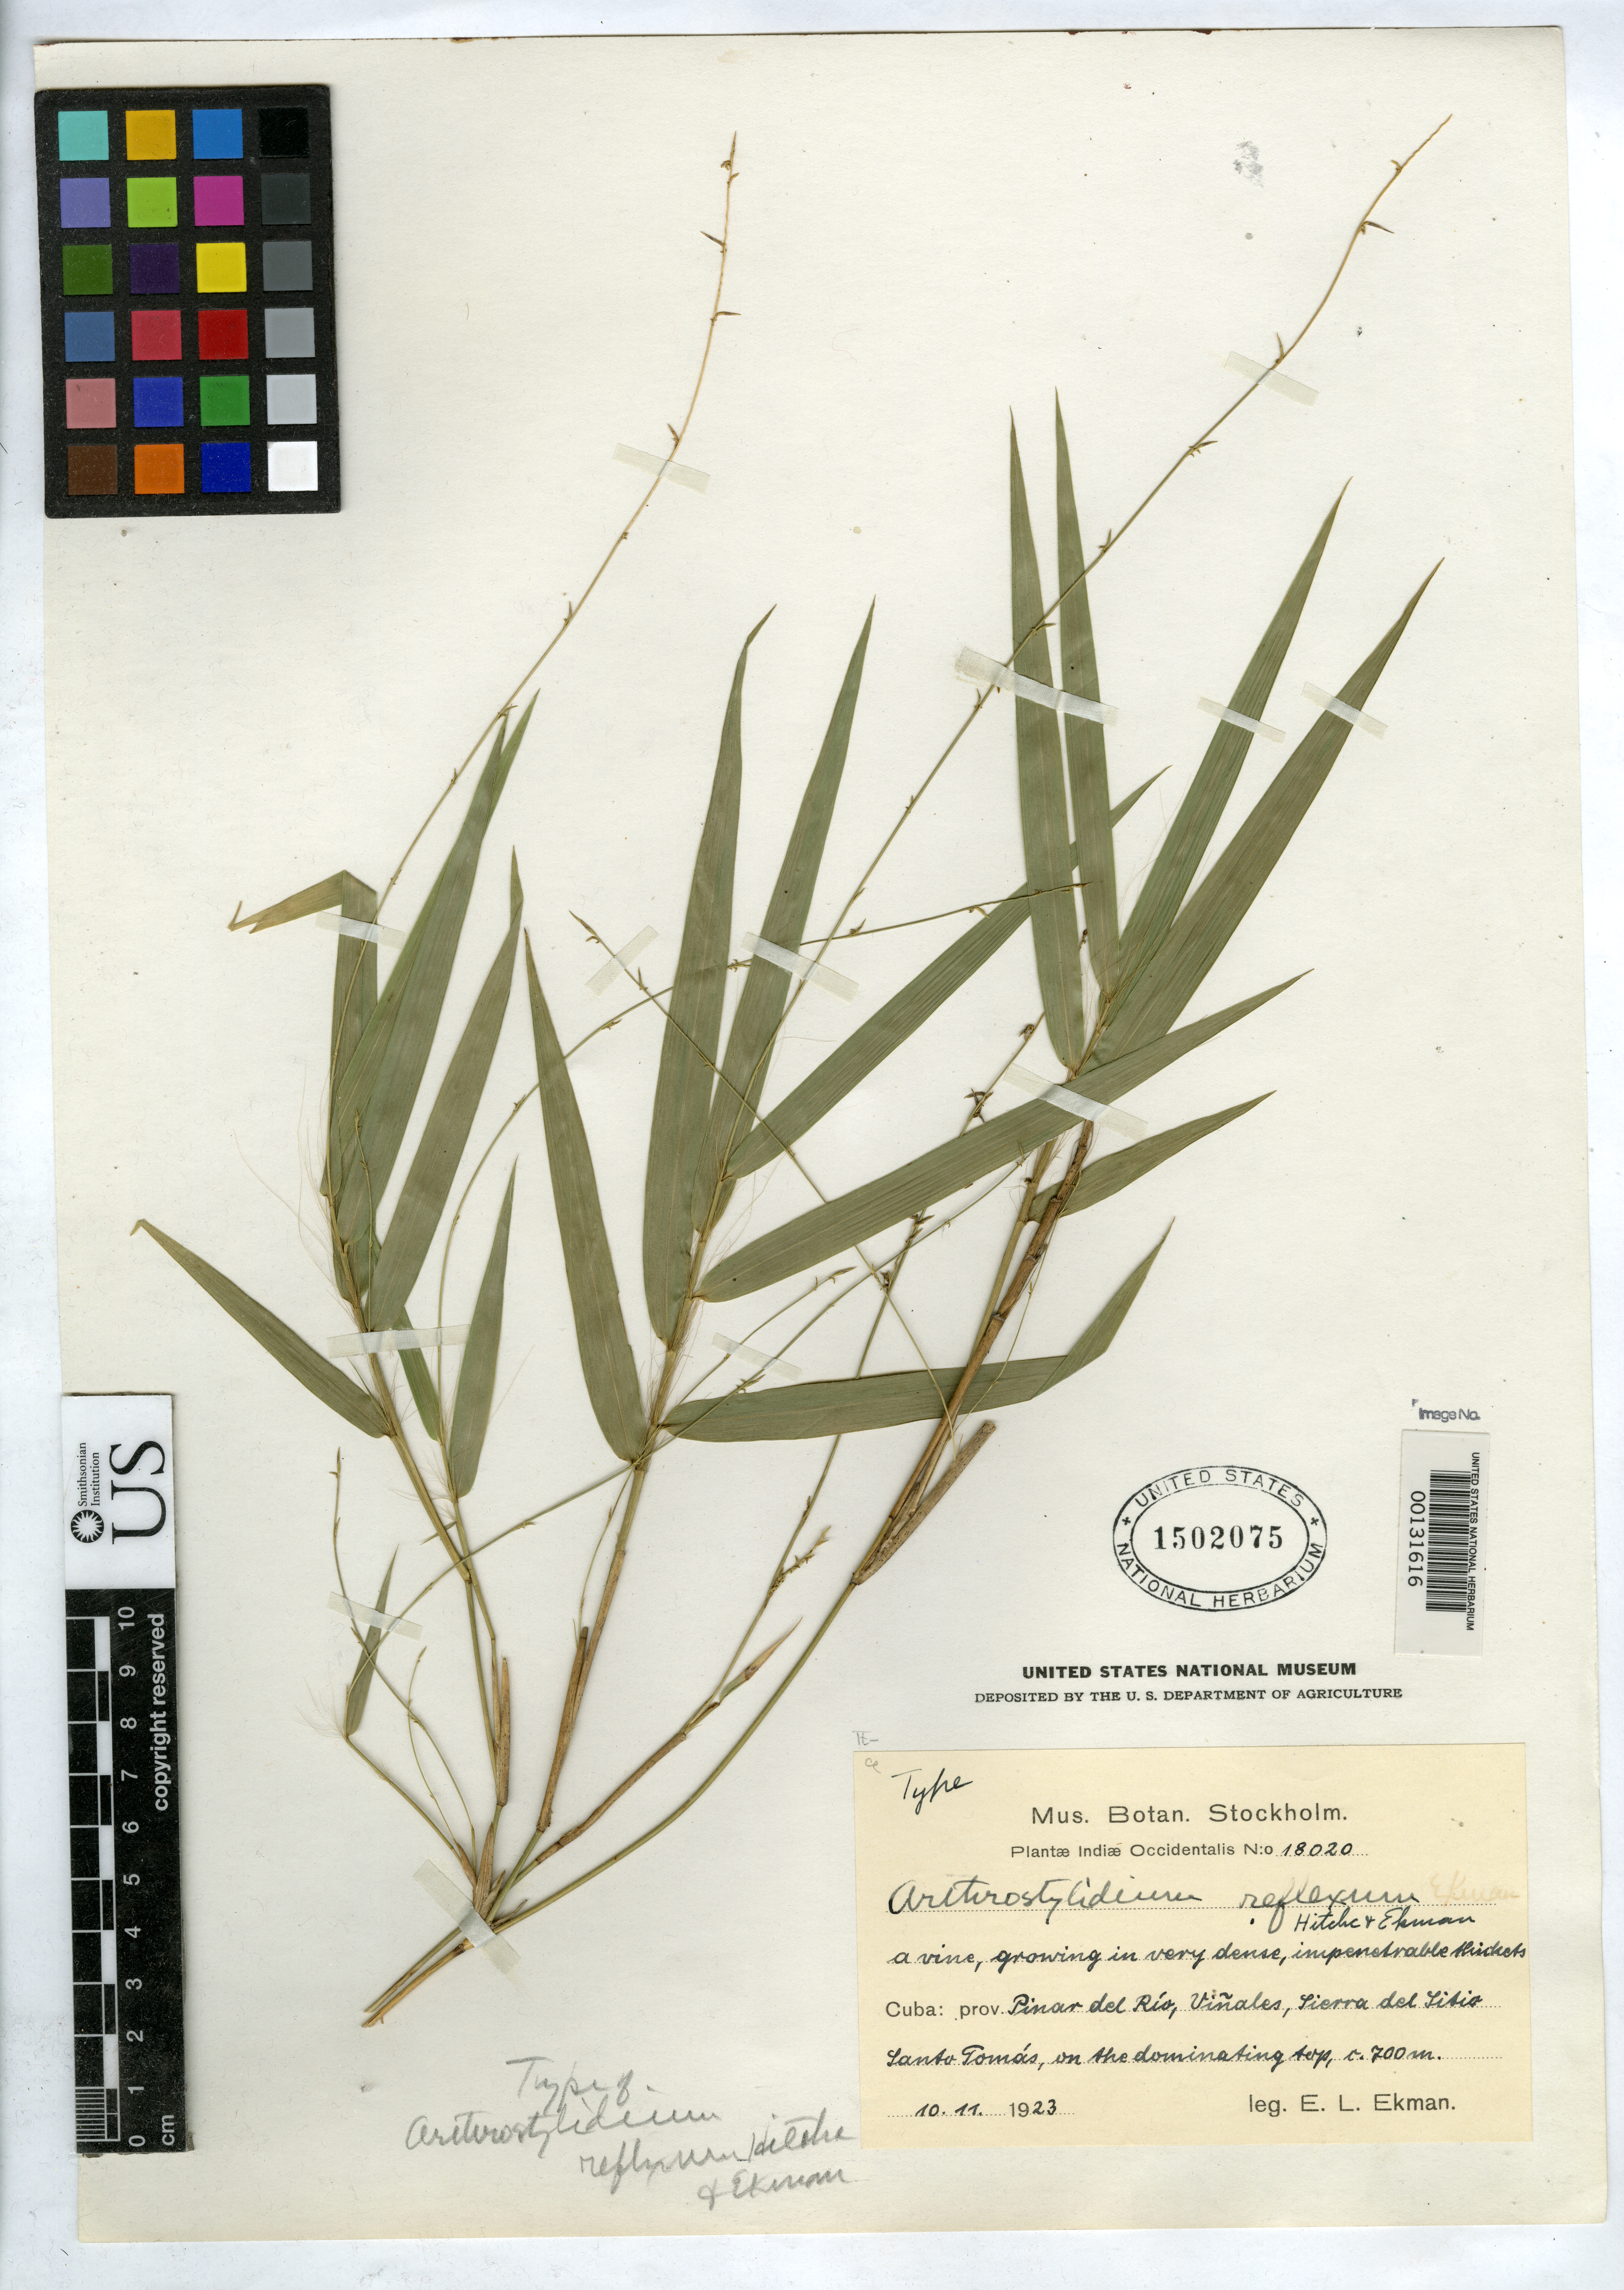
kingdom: Plantae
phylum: Tracheophyta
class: Liliopsida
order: Poales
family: Poaceae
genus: Arthrostylidium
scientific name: Arthrostylidium reflexum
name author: Hitchc. & Ekman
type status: Holotype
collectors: E. L. Ekman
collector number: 18020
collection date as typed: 10 Nov 1923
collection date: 1923-11-10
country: Cuba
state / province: Pinar del Río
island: Greater Antilles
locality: Vinales, Sierra de Sitio Santo Tomas.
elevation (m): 700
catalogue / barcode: US 1502075